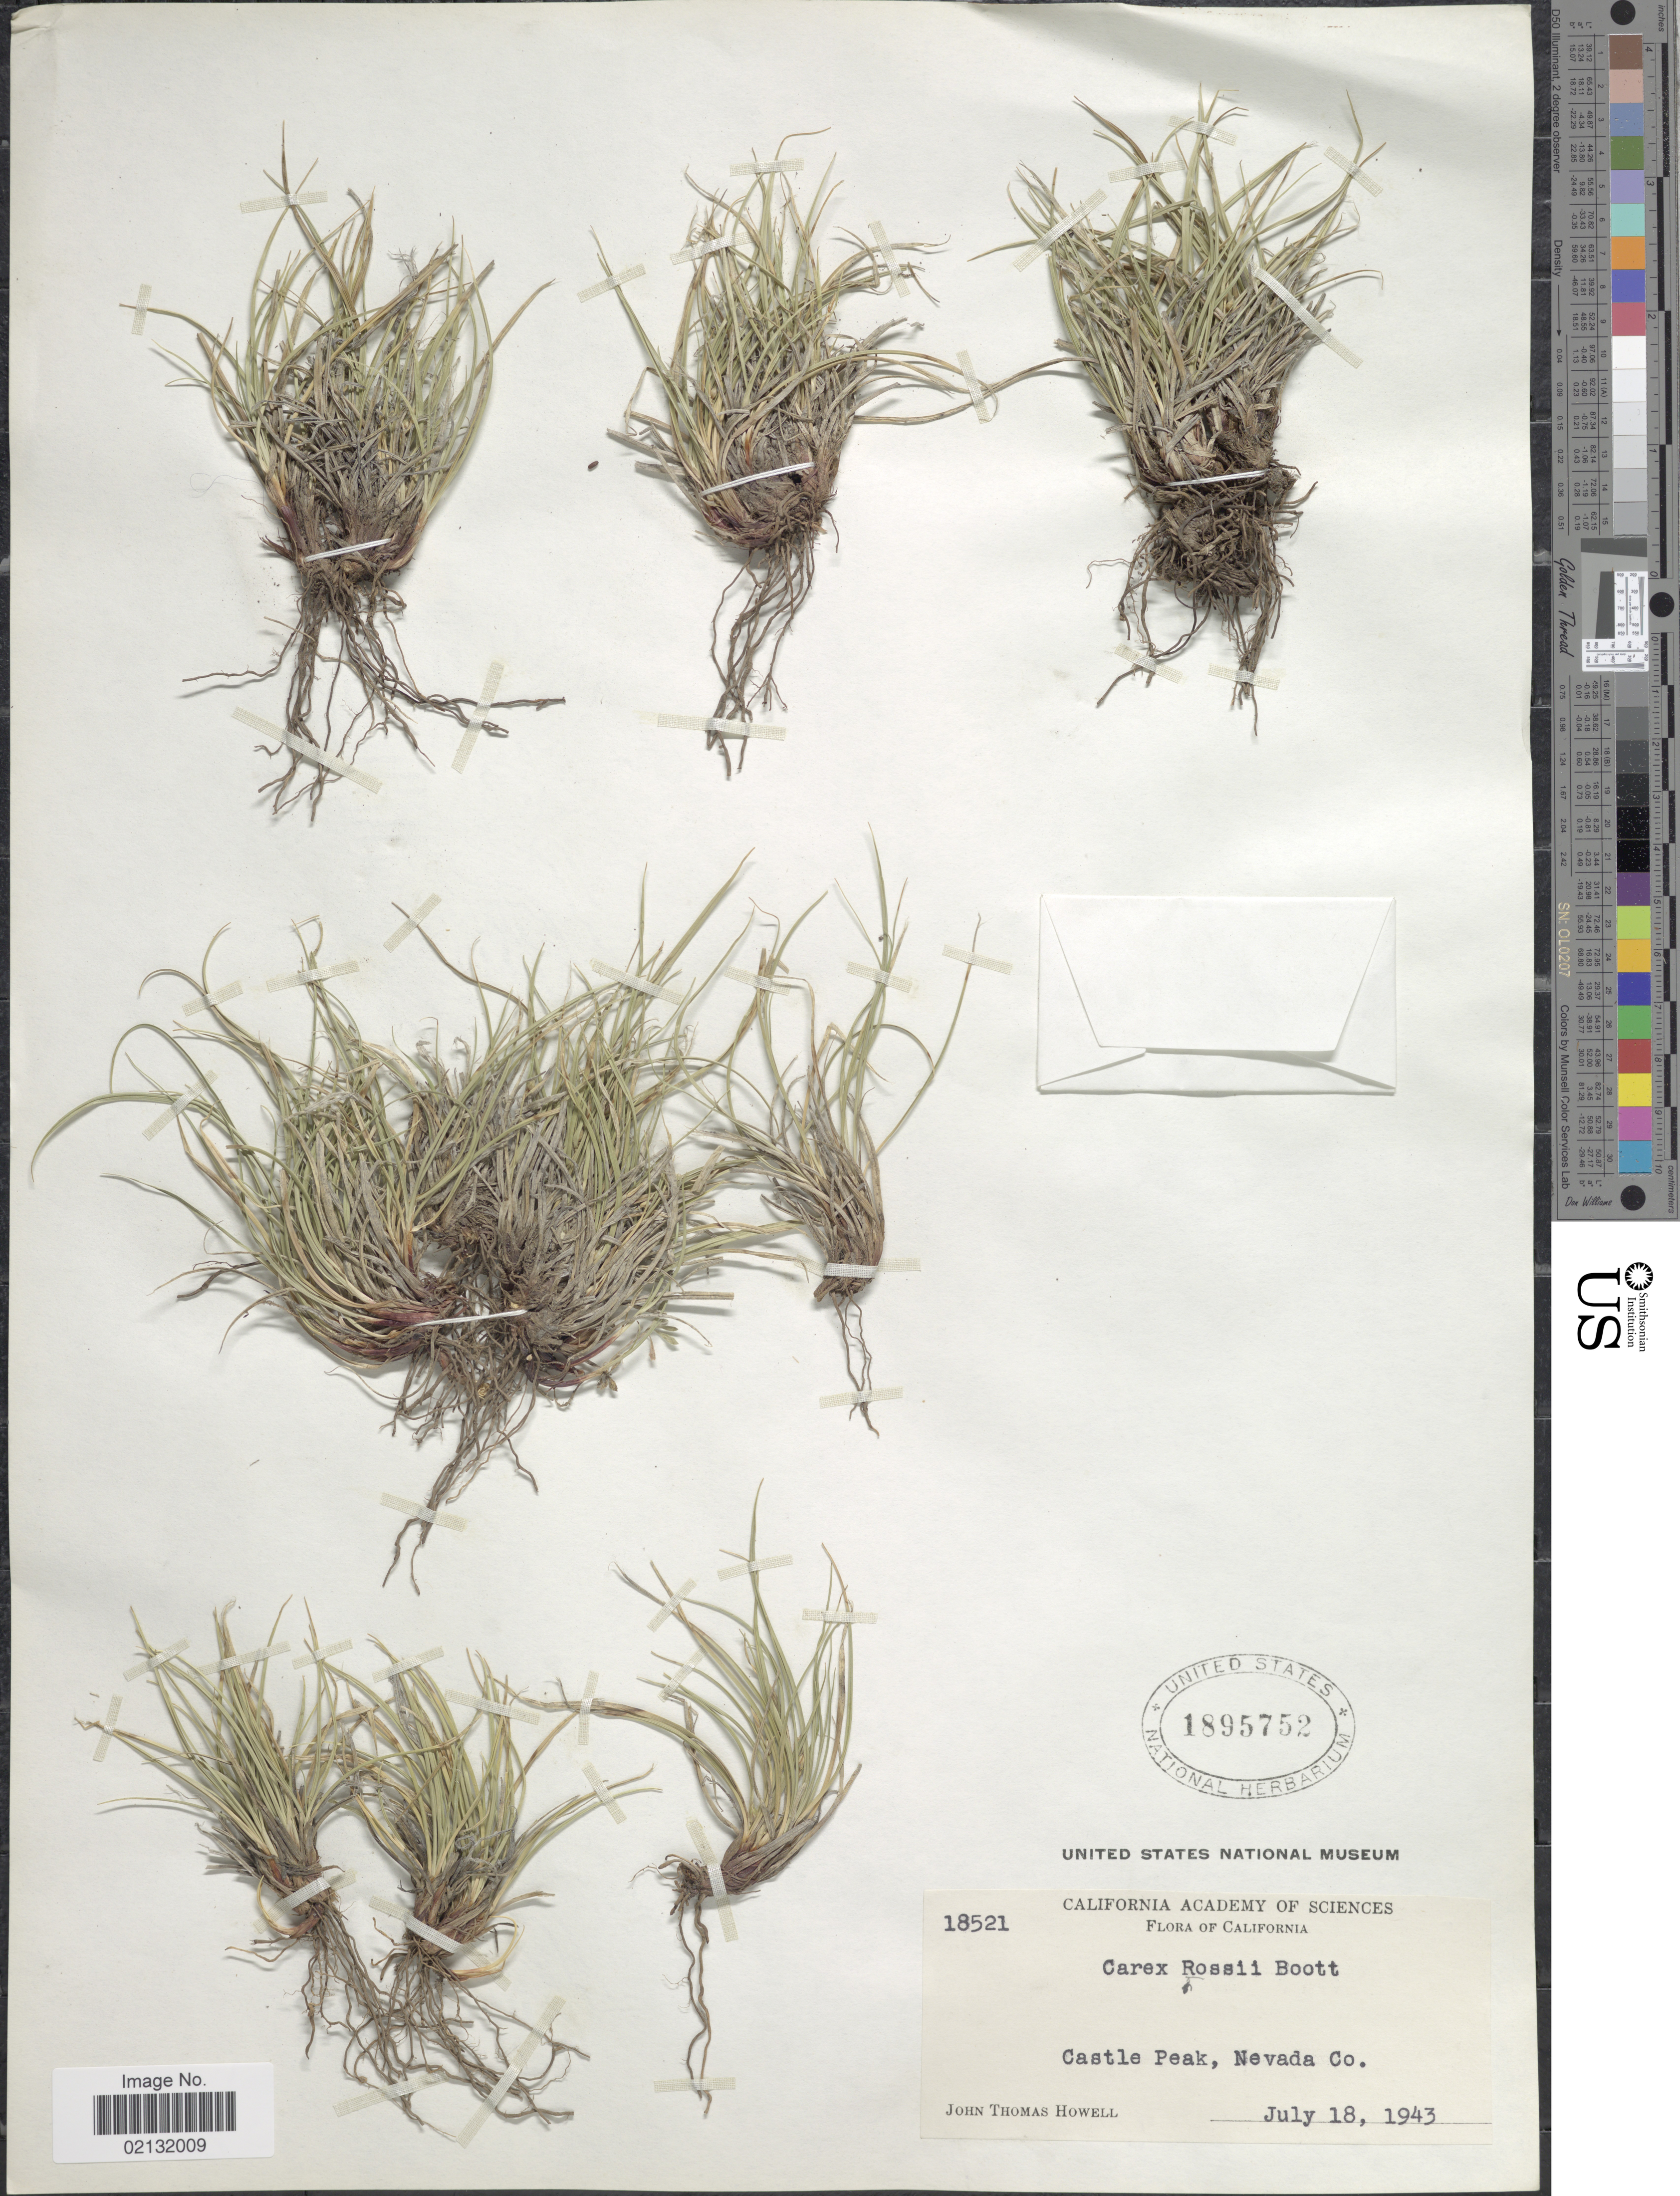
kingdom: Plantae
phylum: Tracheophyta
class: Liliopsida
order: Poales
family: Cyperaceae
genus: Carex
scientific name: Carex rossii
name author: Boott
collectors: J. T. Howell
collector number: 18521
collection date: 1943-07-17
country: United States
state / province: California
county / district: Nevada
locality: Castle Peak, Nevada Co.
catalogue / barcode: US 1895752